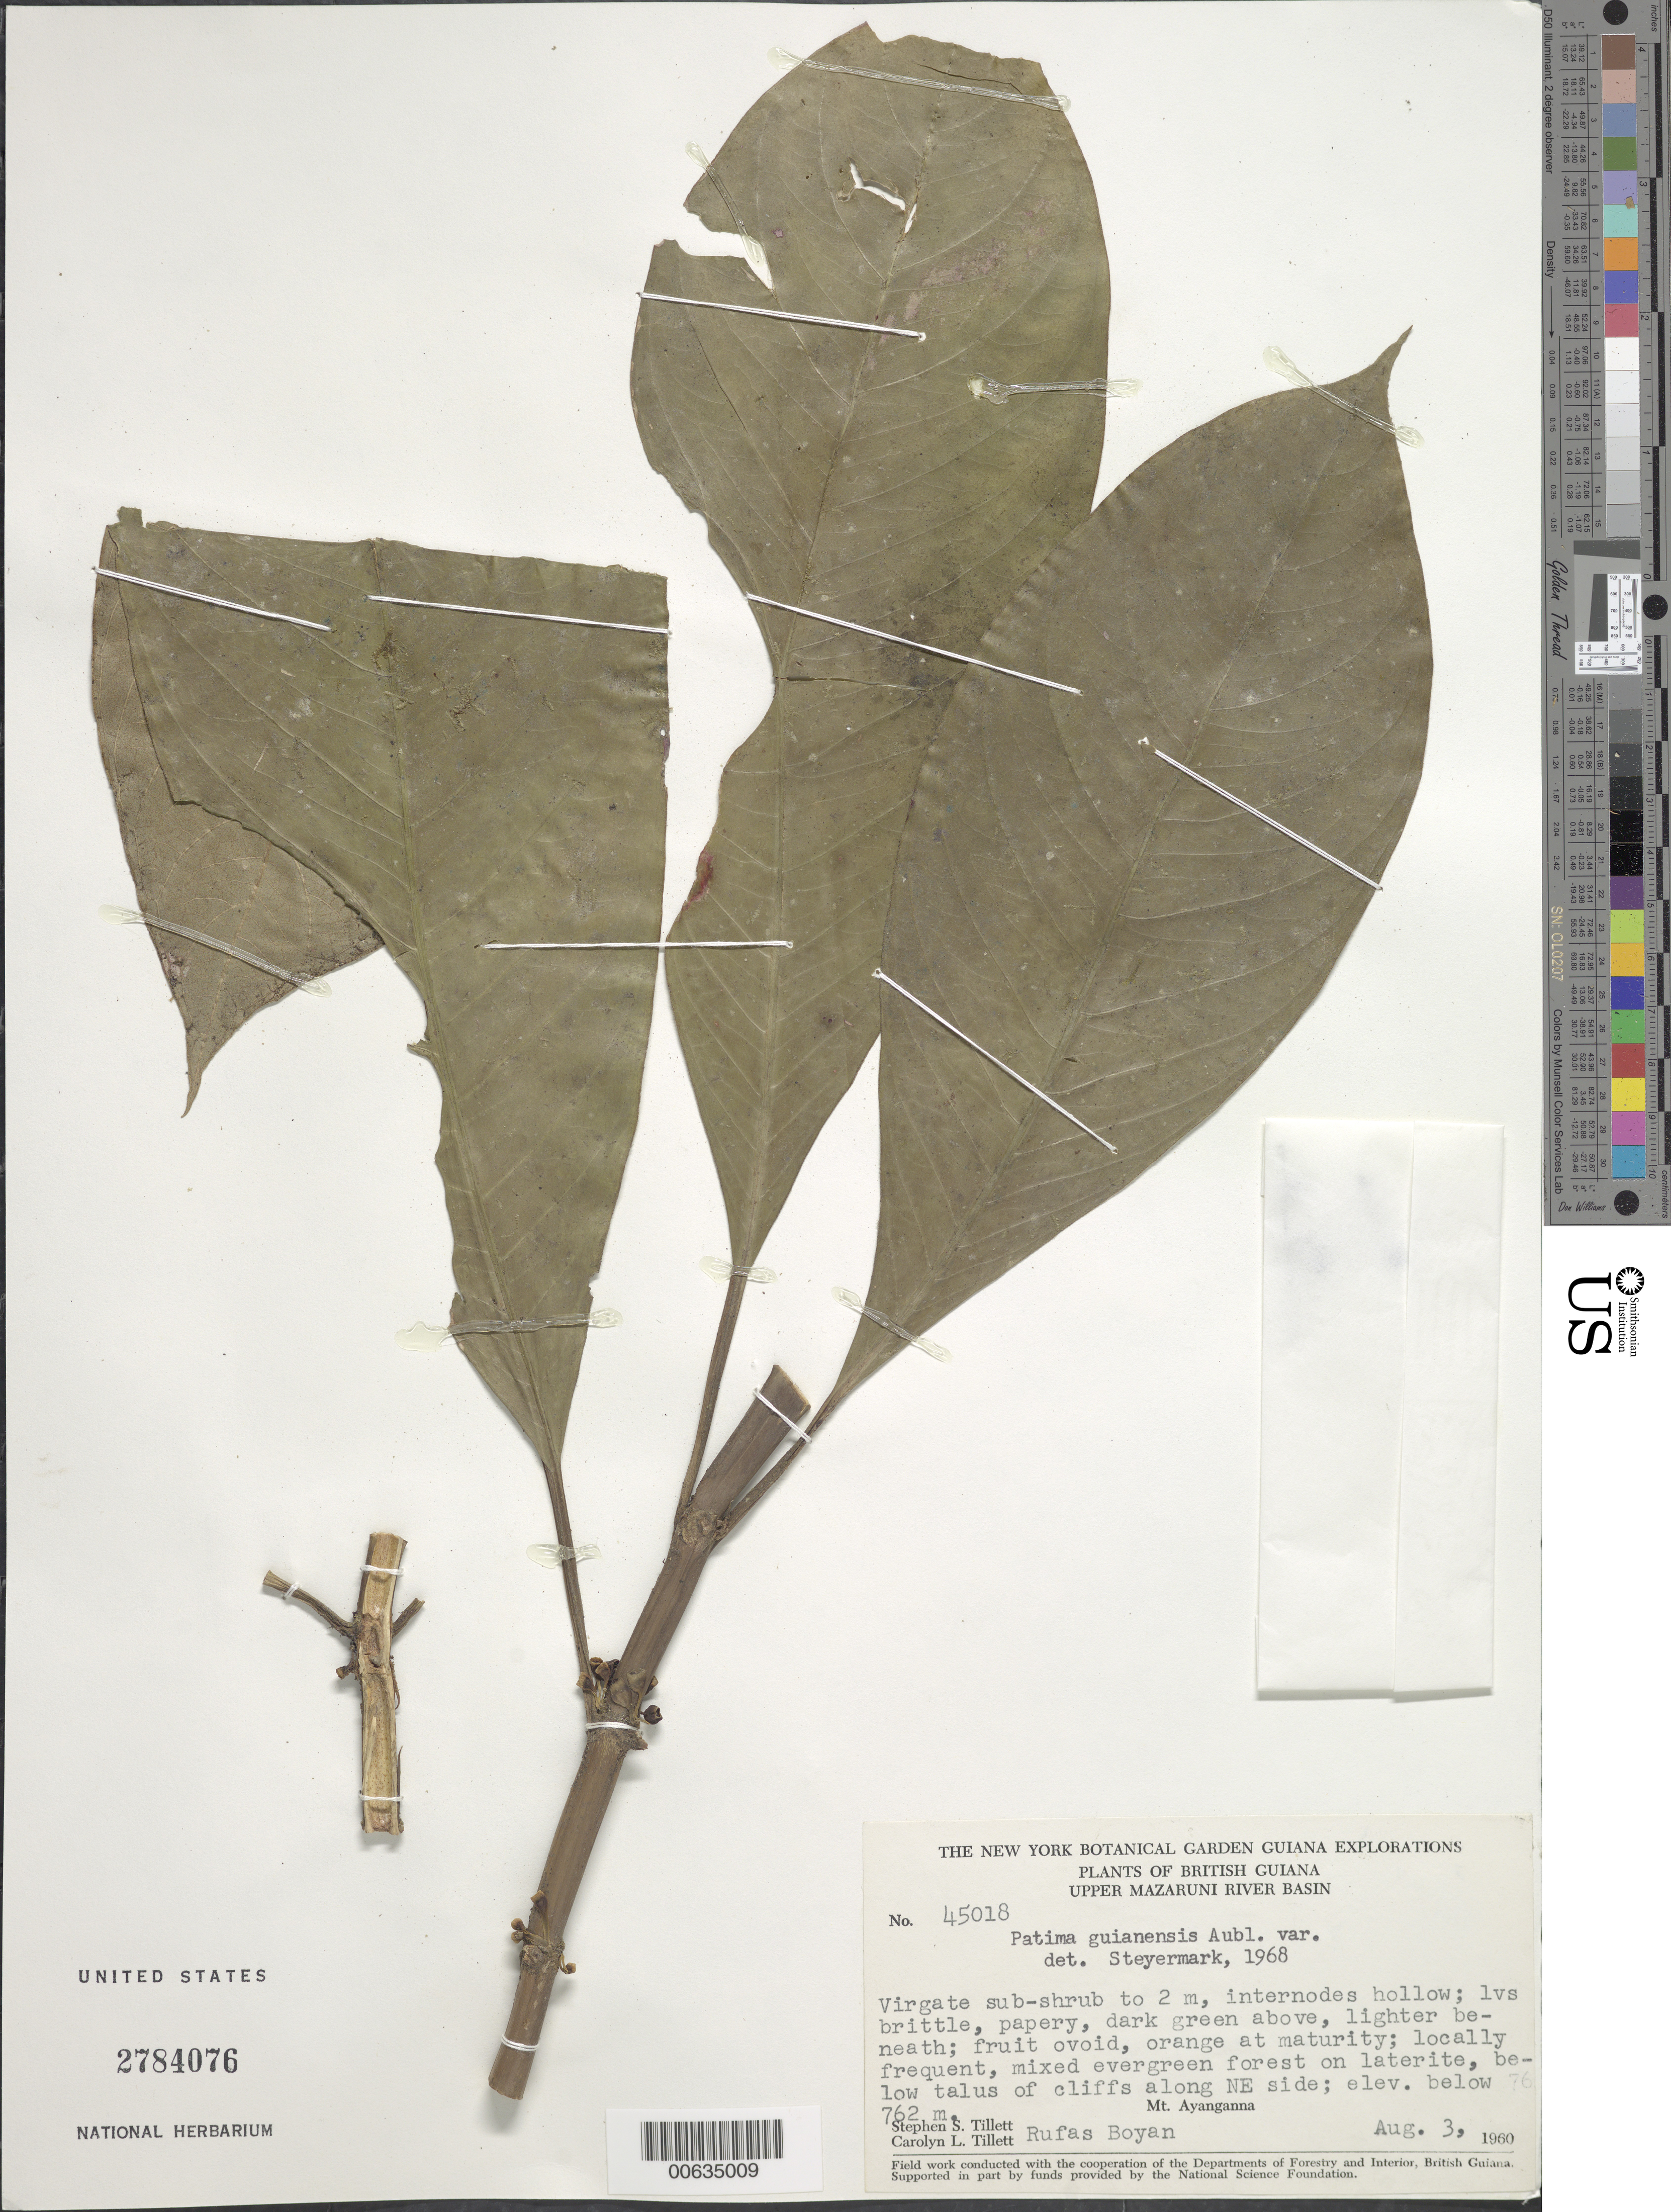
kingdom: Plantae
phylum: Tracheophyta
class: Magnoliopsida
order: Gentianales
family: Rubiaceae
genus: Patima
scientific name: Patima guianensis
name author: Aubl.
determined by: Steyermark, Julian A., (VEN)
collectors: S. S. Tillett, C. L. Tillett & R. Boyan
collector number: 45018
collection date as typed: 3-Aug-60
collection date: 1960-08-03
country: Guyana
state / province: Cuyuni-Mazaruni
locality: Mt. Ayanganna, NE side of, Upper Mazaruni R Basin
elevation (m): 762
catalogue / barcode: US 2784076